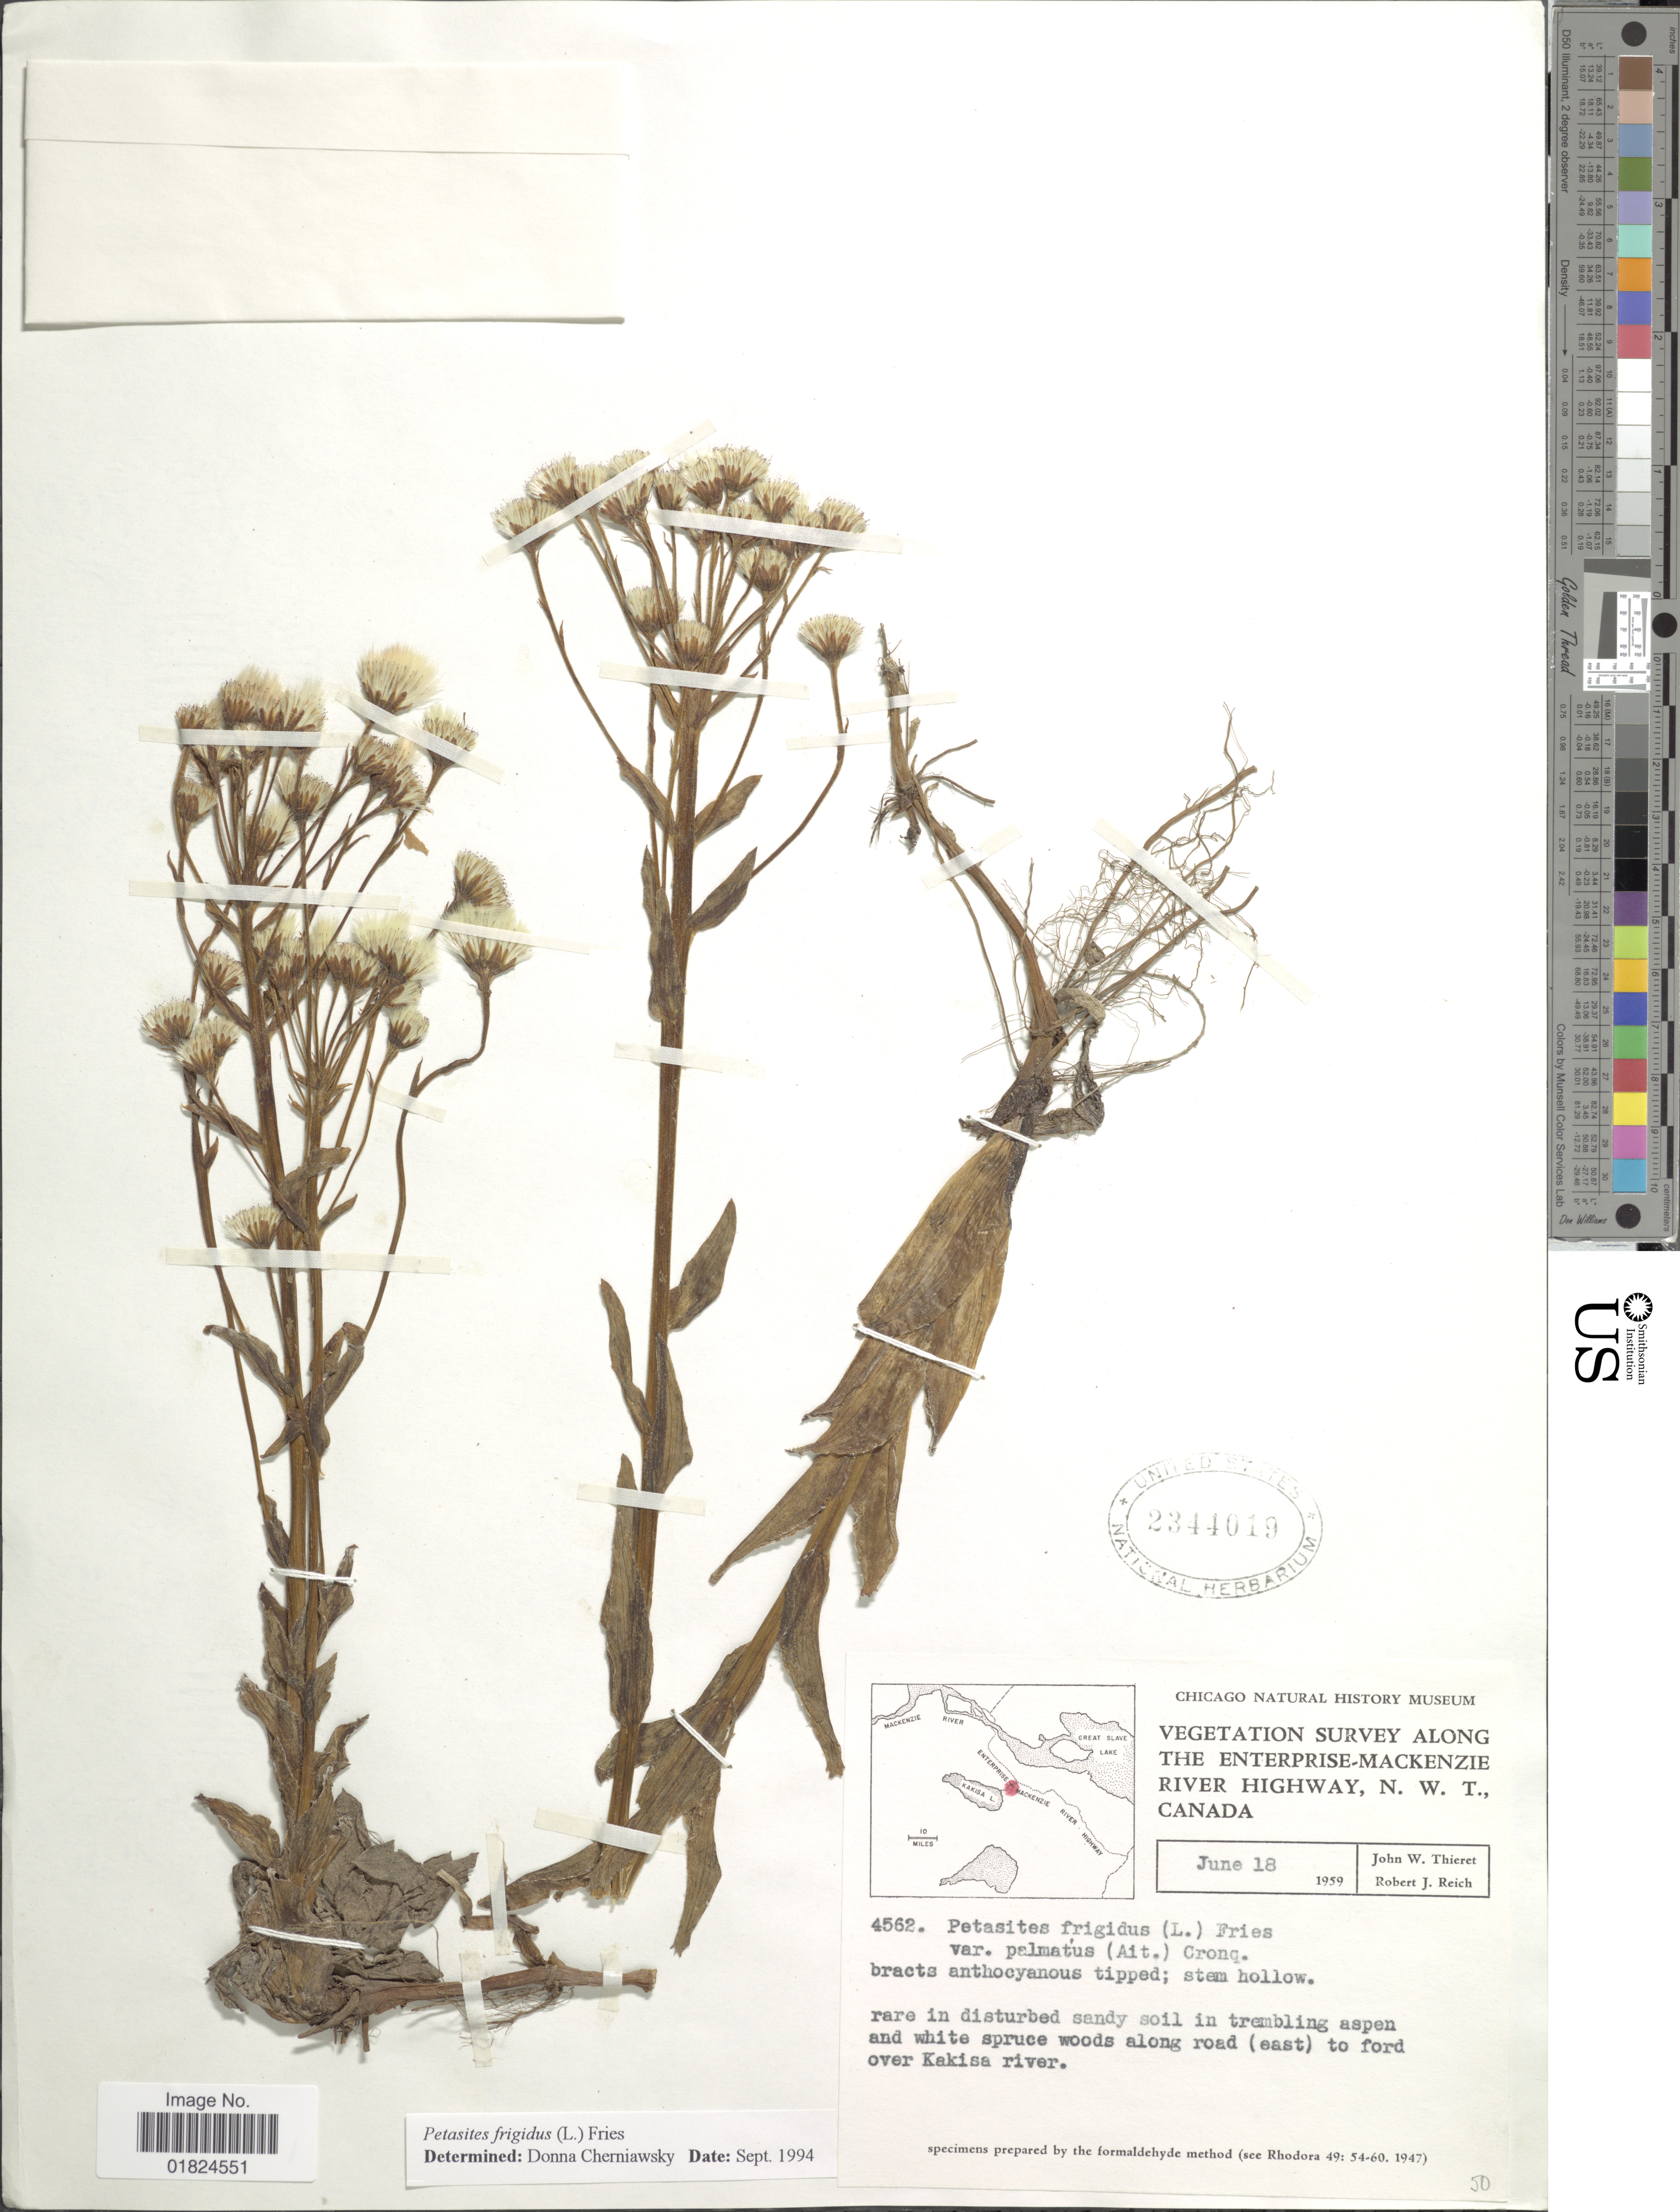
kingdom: Plantae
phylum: Tracheophyta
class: Magnoliopsida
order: Asterales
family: Asteraceae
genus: Petasites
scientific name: Petasites frigidus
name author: (L.) Fr.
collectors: J. W. Thieret & R. Reich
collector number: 4562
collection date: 1959-06-18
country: Canada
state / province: Northwest Territories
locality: Along the enterprise-Mackenzie River Highway, along road (east) to ford over Kakisa river.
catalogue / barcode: US 2344019